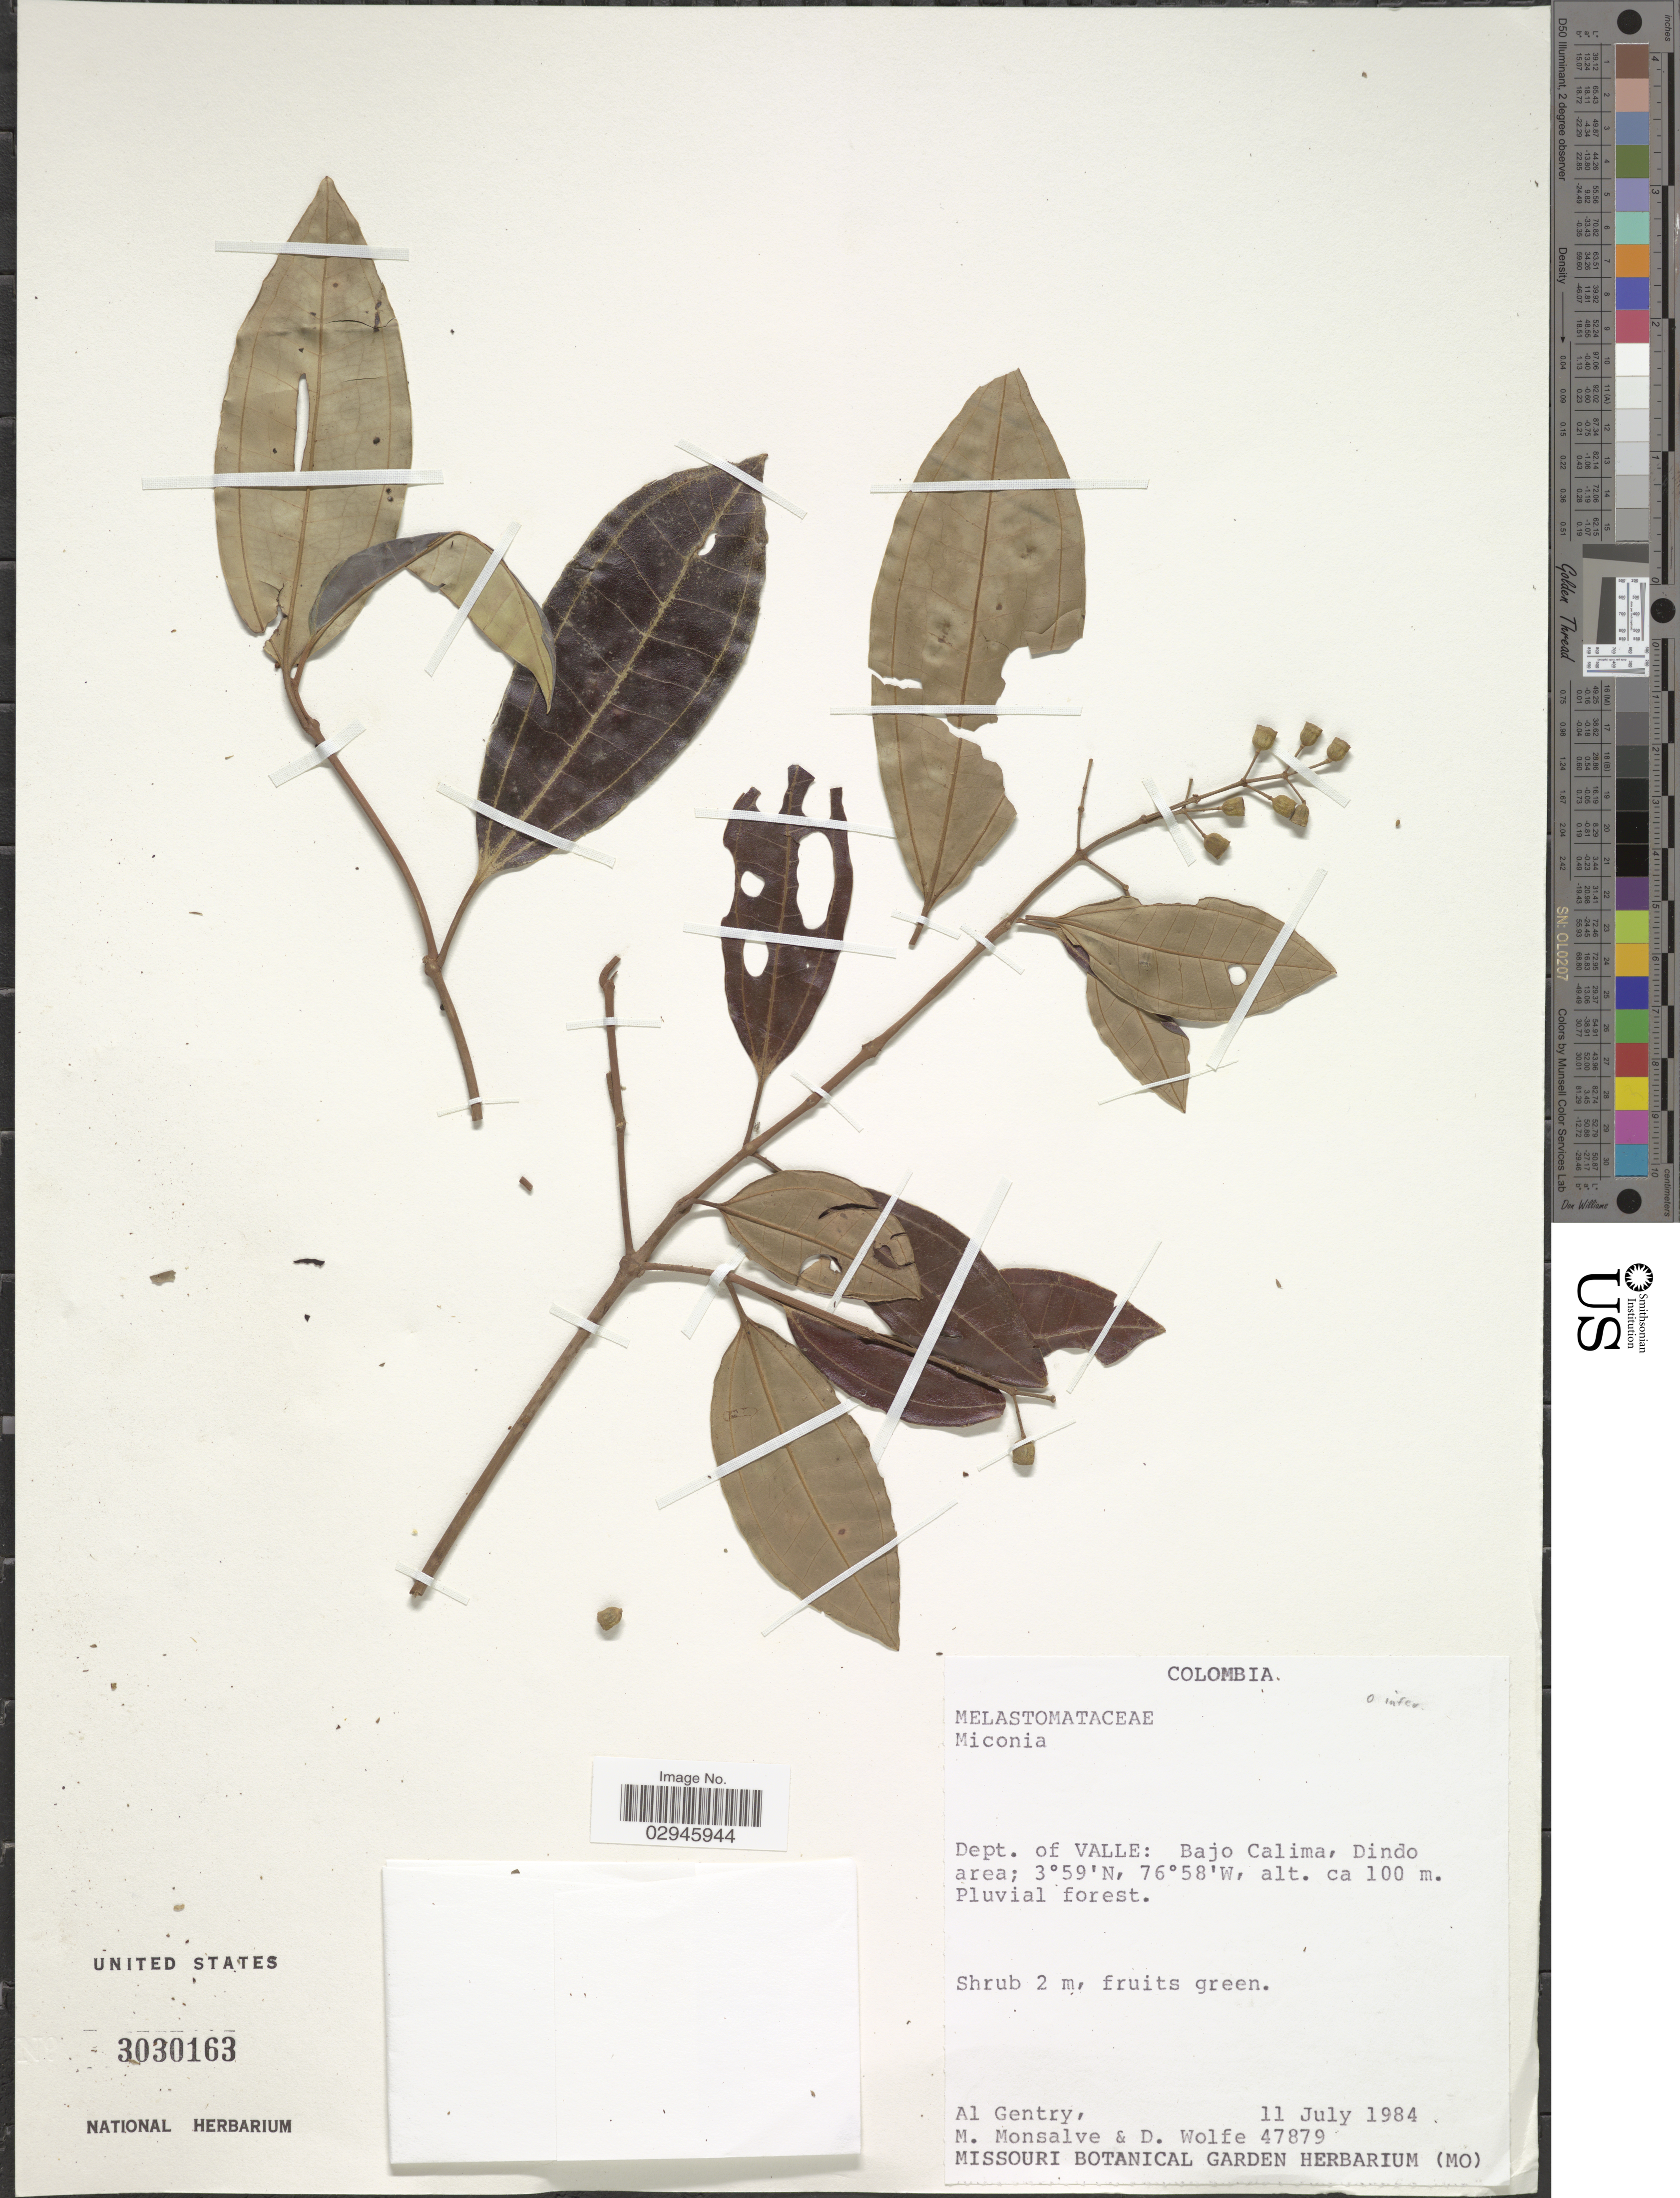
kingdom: Plantae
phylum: Tracheophyta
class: Magnoliopsida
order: Myrtales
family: Melastomataceae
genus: Miconia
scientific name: Miconia sp.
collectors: A. H. Gentry, M. Monsalve & D. Wolfe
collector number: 47879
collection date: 1984-07-11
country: Colombia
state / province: Valle del Cauca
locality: Dept. of Valle: Bajo Calima, Dindo area.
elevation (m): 100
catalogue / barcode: US 3030163